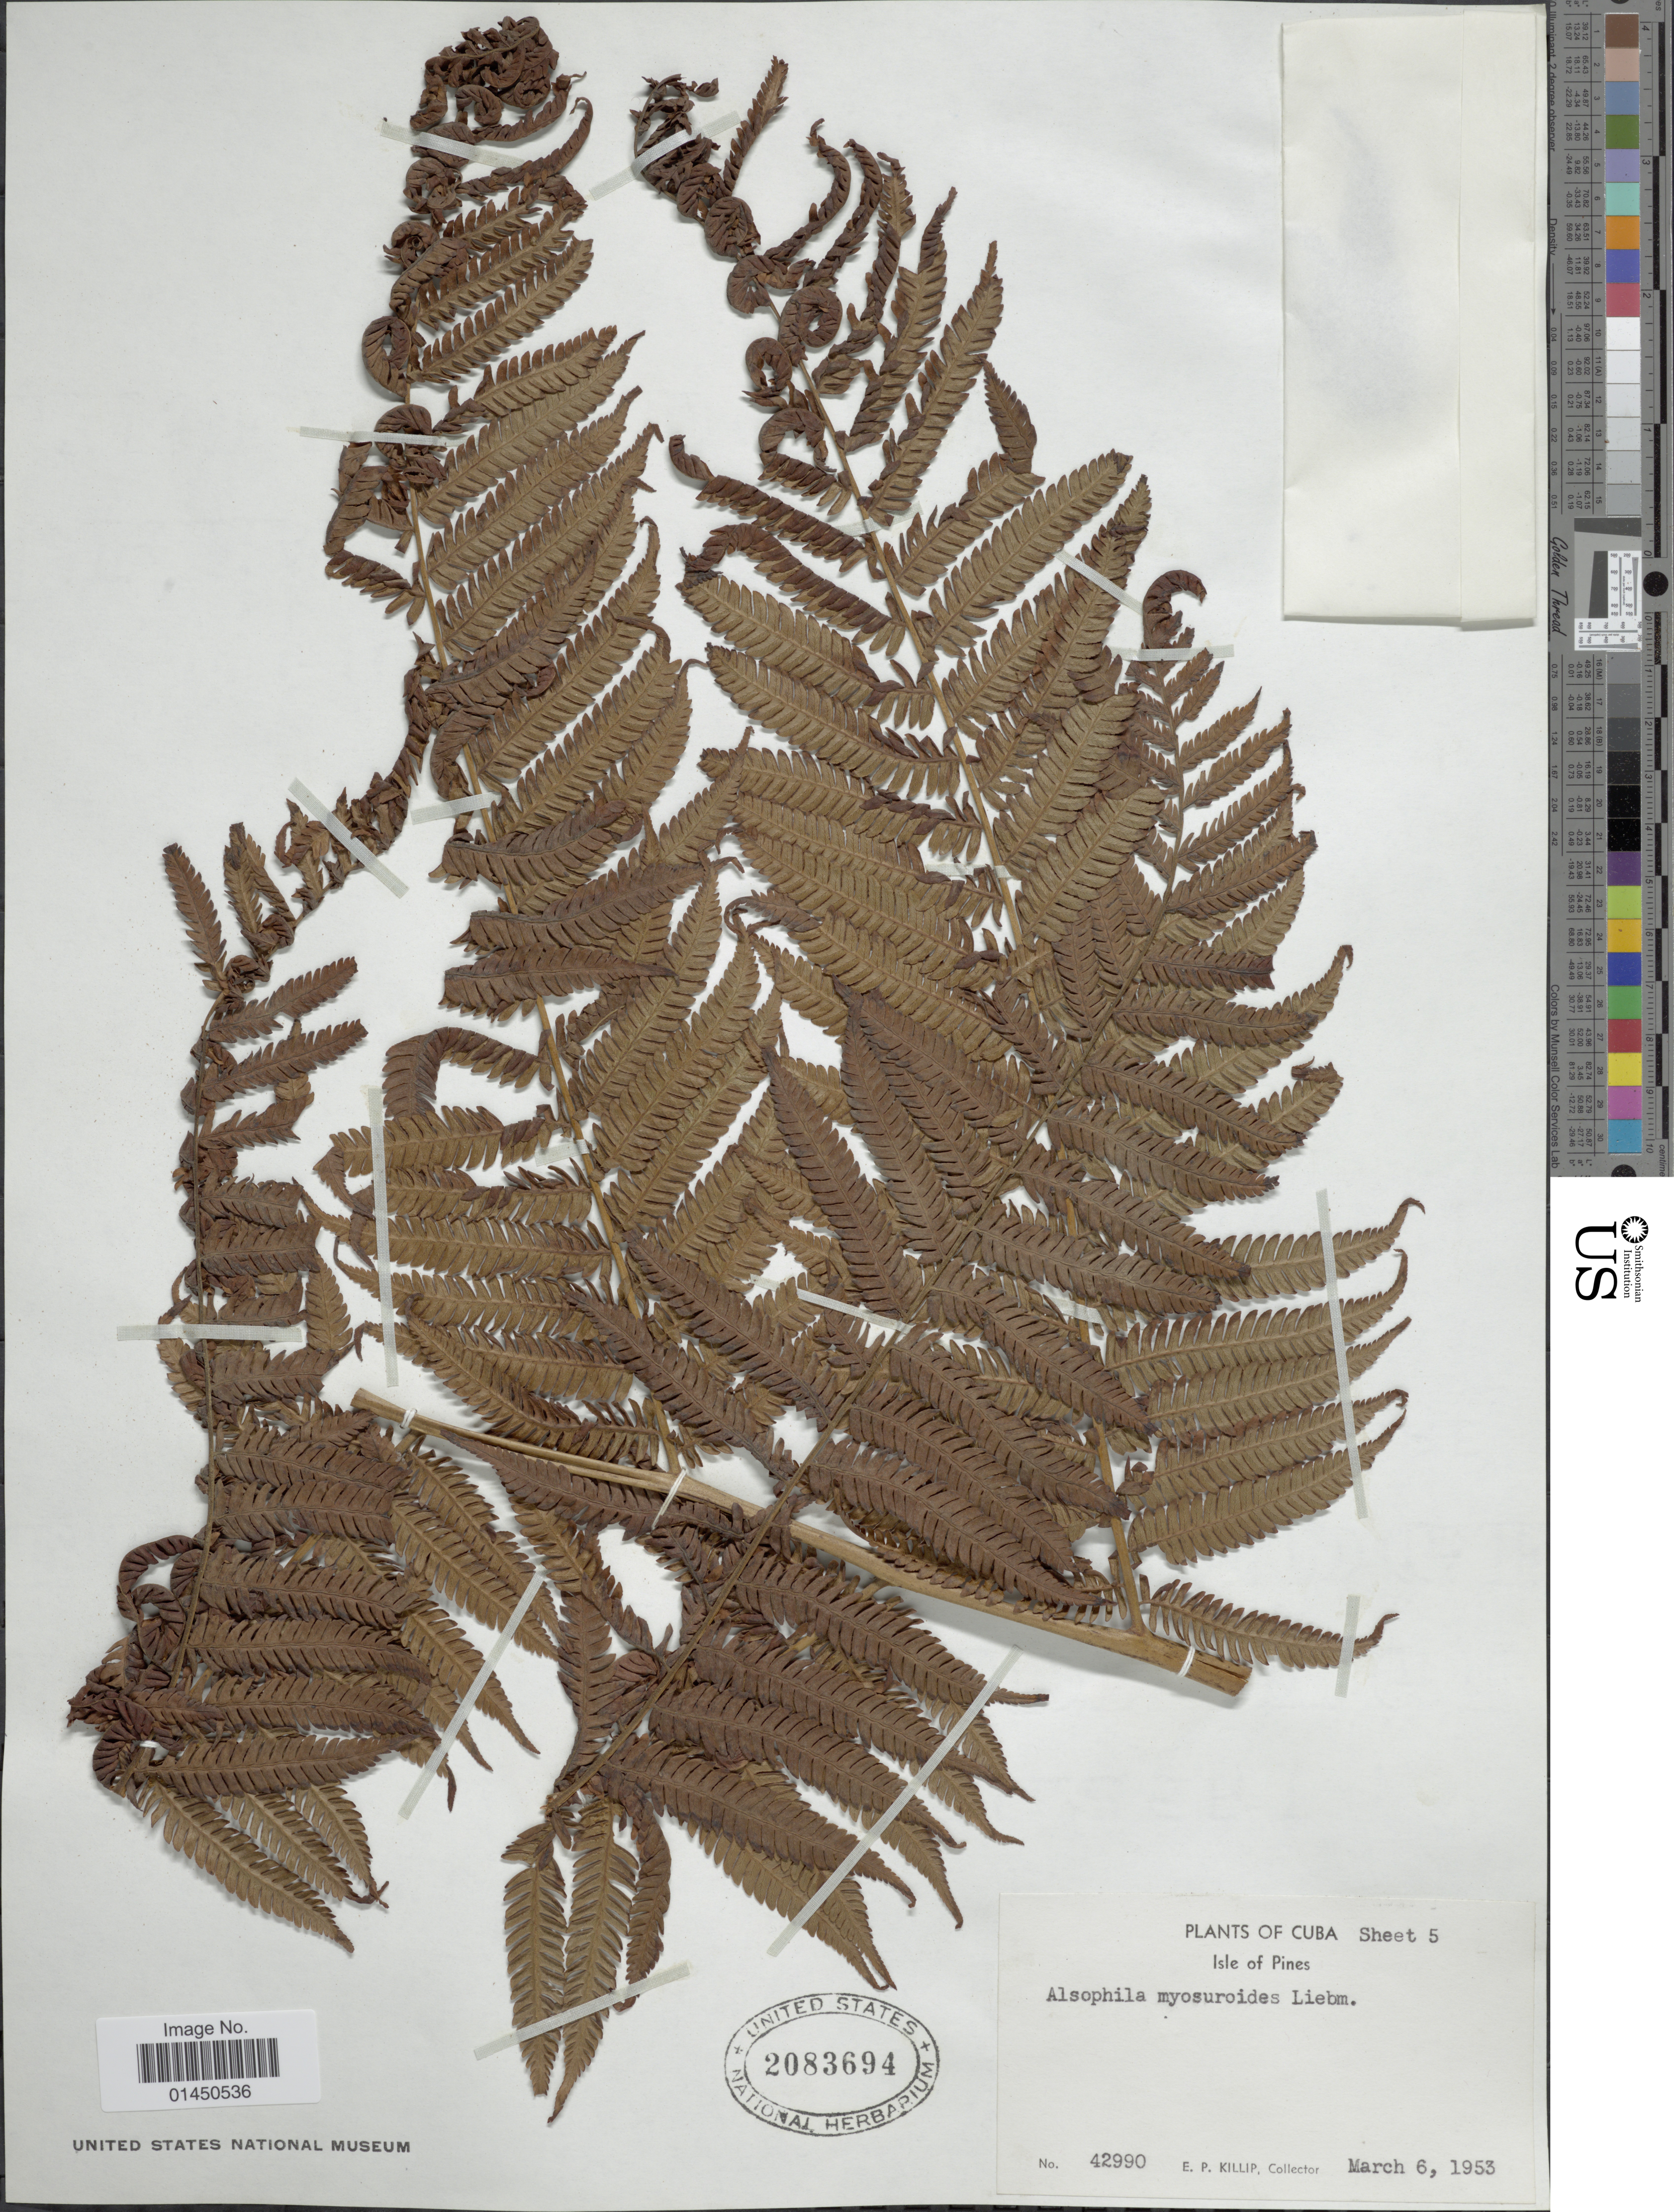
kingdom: Plantae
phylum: Tracheophyta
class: Polypodiopsida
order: Cyatheales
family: Cyatheaceae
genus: Cyathea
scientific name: Cyathea myosuriodes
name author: (Liebm.) Domin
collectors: E. P. Killip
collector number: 42990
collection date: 1953-03-06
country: Cuba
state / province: Isla de la Juventud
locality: Isle of Pines.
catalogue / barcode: US 2083694